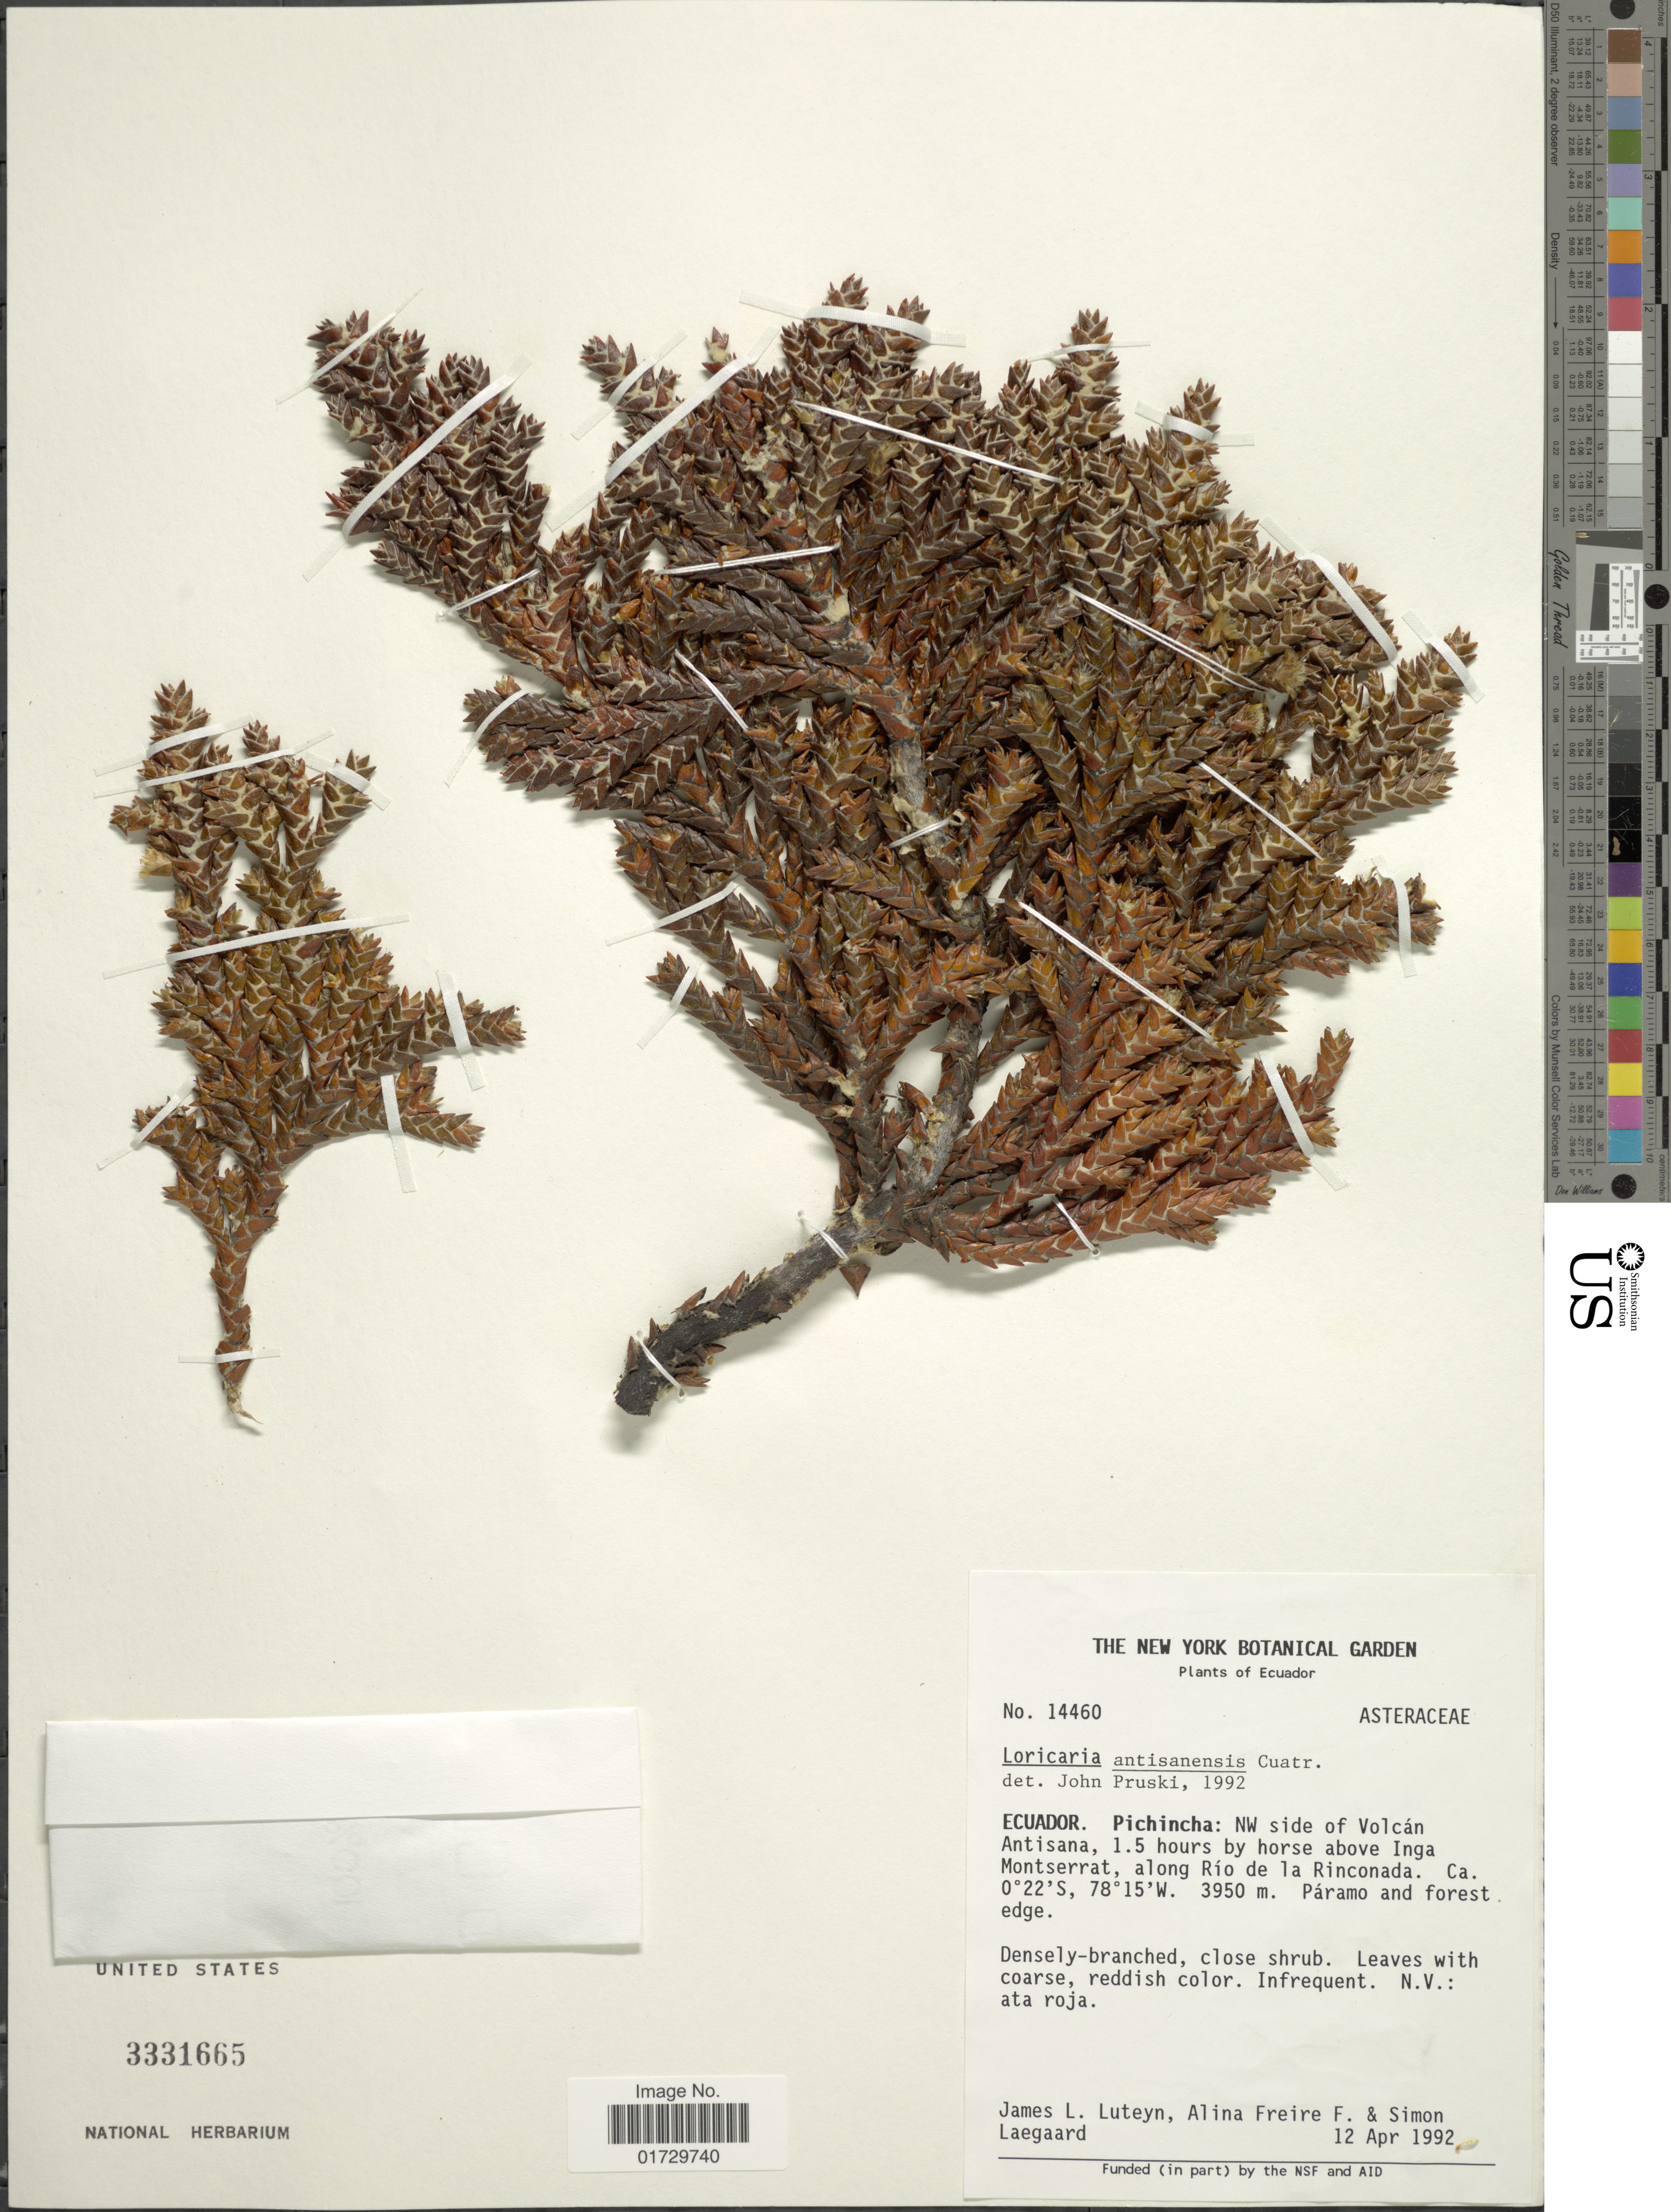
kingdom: Plantae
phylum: Tracheophyta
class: Magnoliopsida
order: Asterales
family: Asteraceae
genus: Loricaria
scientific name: Loricaria antisanensis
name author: Cuatrec.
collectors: J. L. Luteyn, A. Freire & S. Lægaard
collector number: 14460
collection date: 1992-04-12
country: Ecuador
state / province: Pichincha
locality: NW side of Volcan Antisana, 1.5 hours by horse above Inga Montserrat, along Rio la Rinconada, Paramo and forest edge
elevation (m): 3950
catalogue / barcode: US 3331665